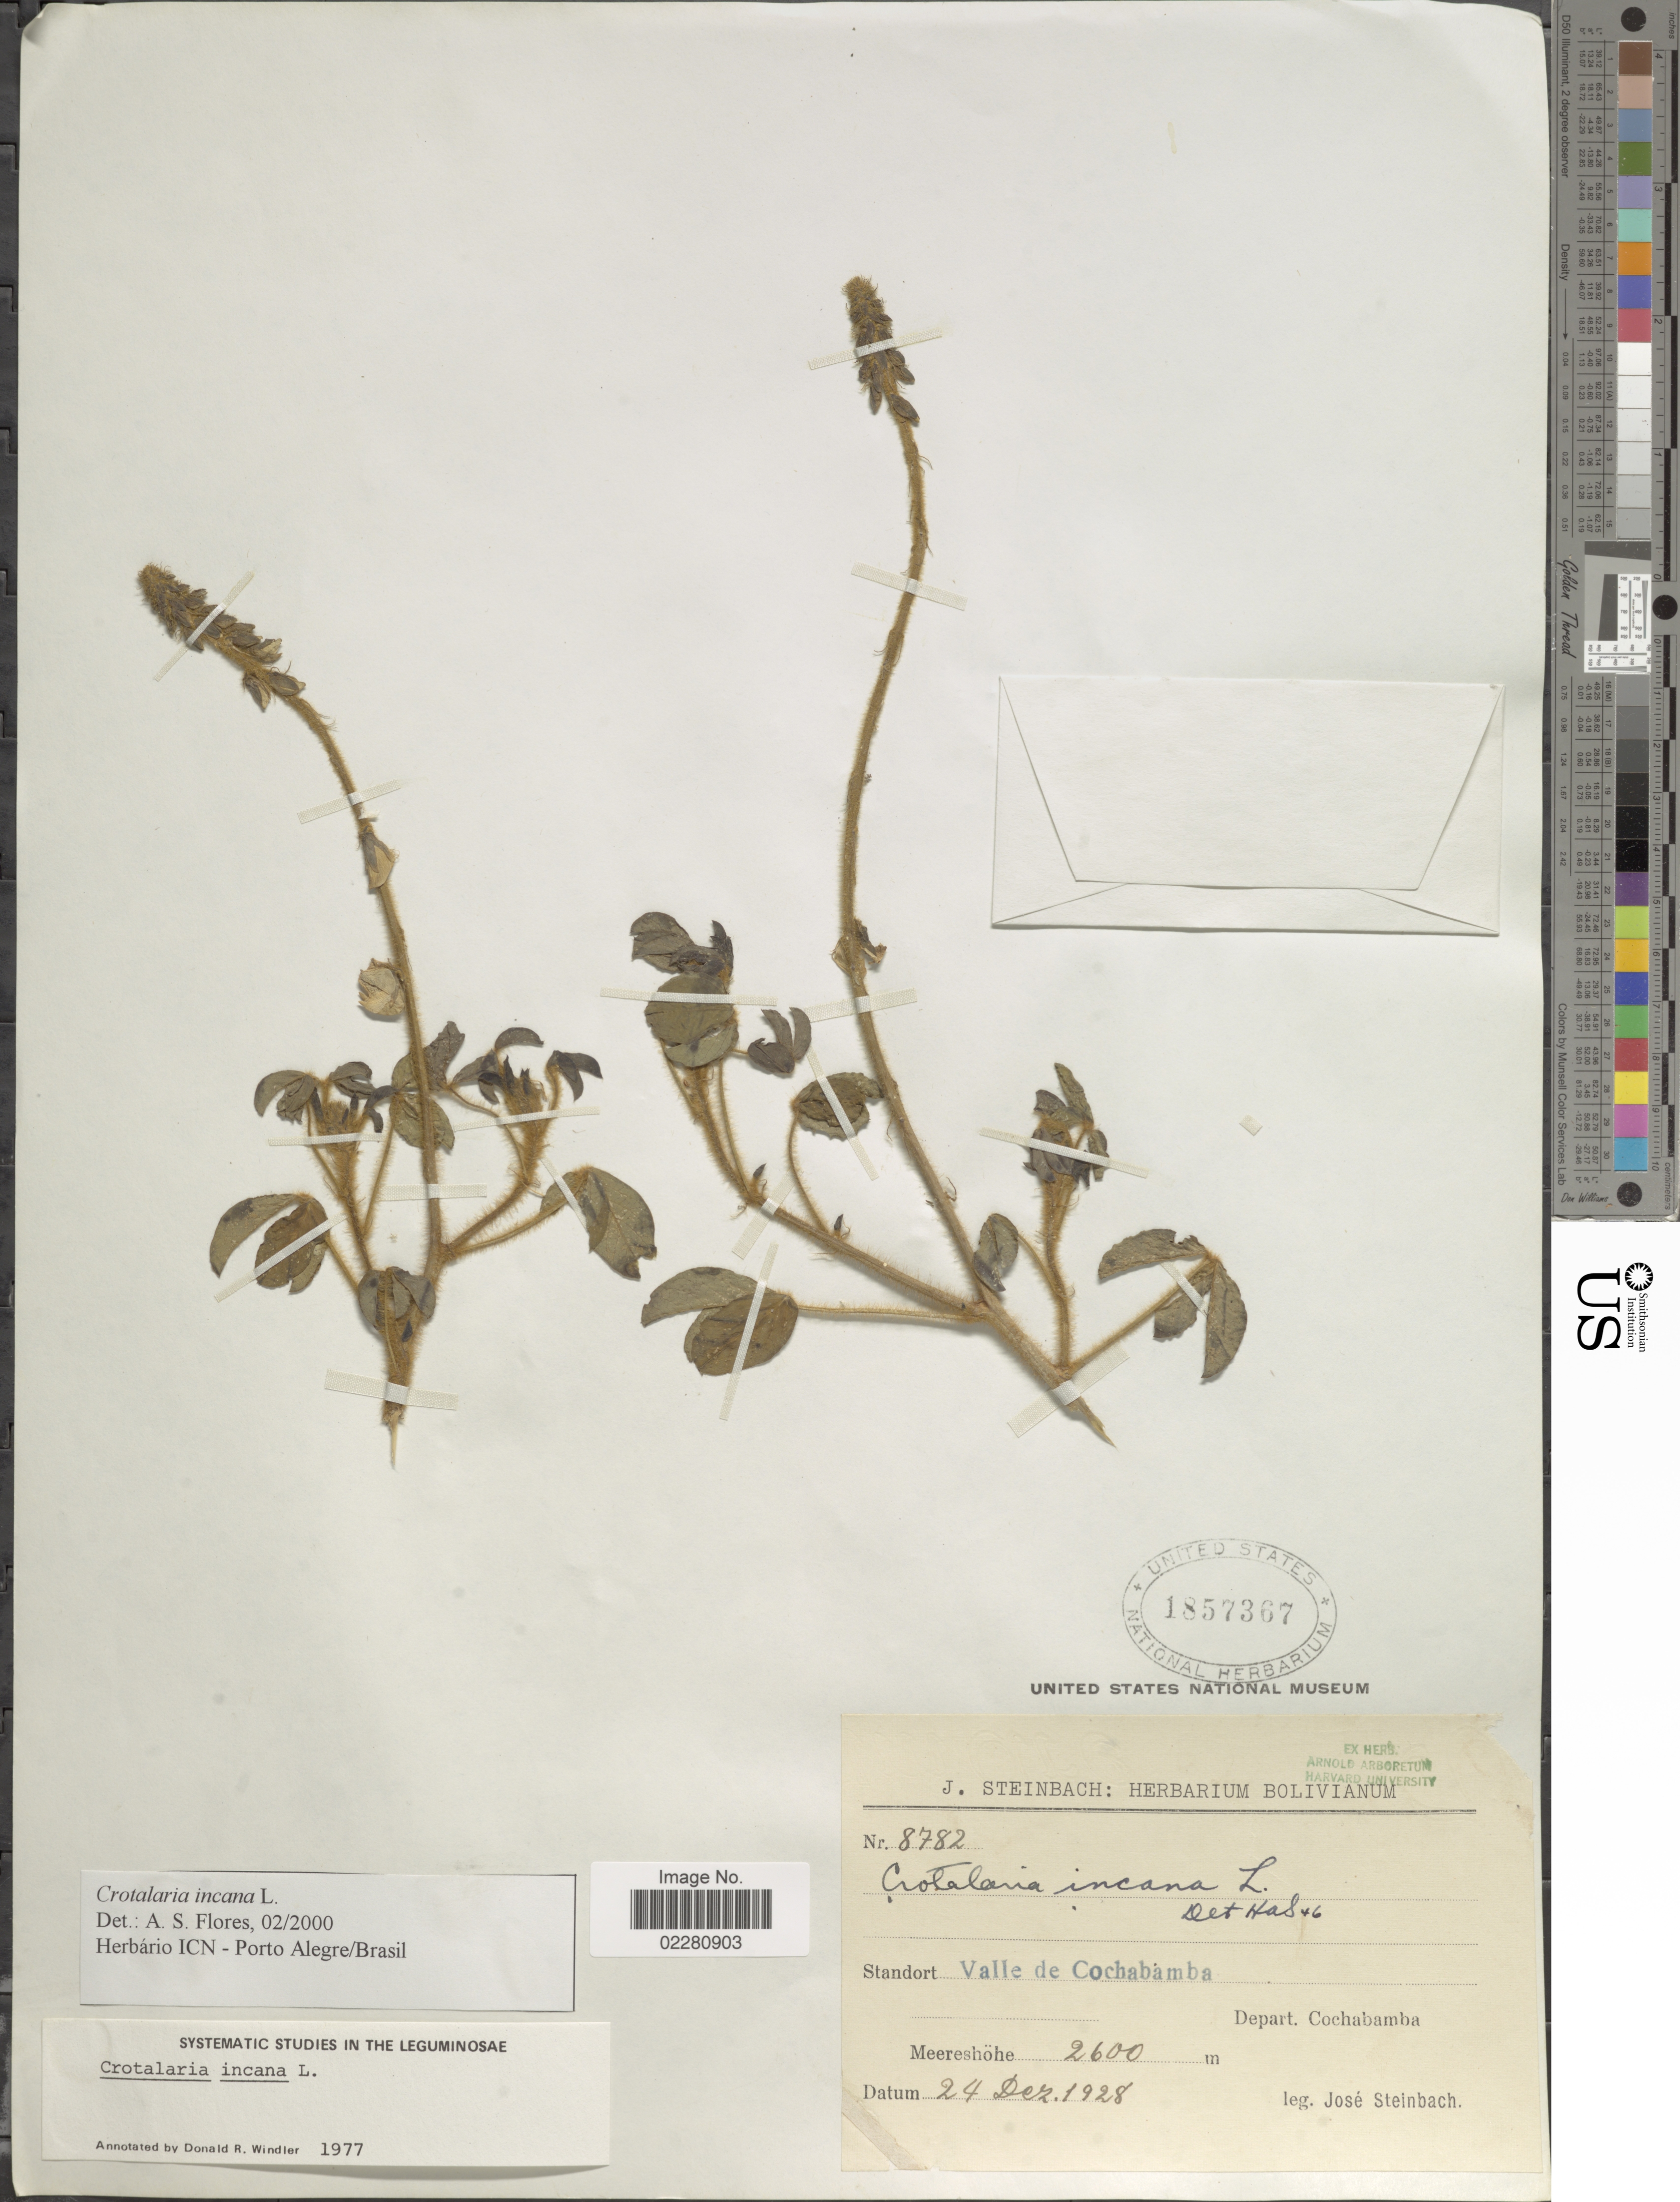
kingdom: Plantae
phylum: Tracheophyta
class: Magnoliopsida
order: Fabales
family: Fabaceae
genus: Crotalaria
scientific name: Crotalaria incana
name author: L.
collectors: J. Steinbach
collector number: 8782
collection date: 1928-12-24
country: Bolivia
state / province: Cochabamba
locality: Valle de Cochabamba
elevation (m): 2600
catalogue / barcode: US 1857367